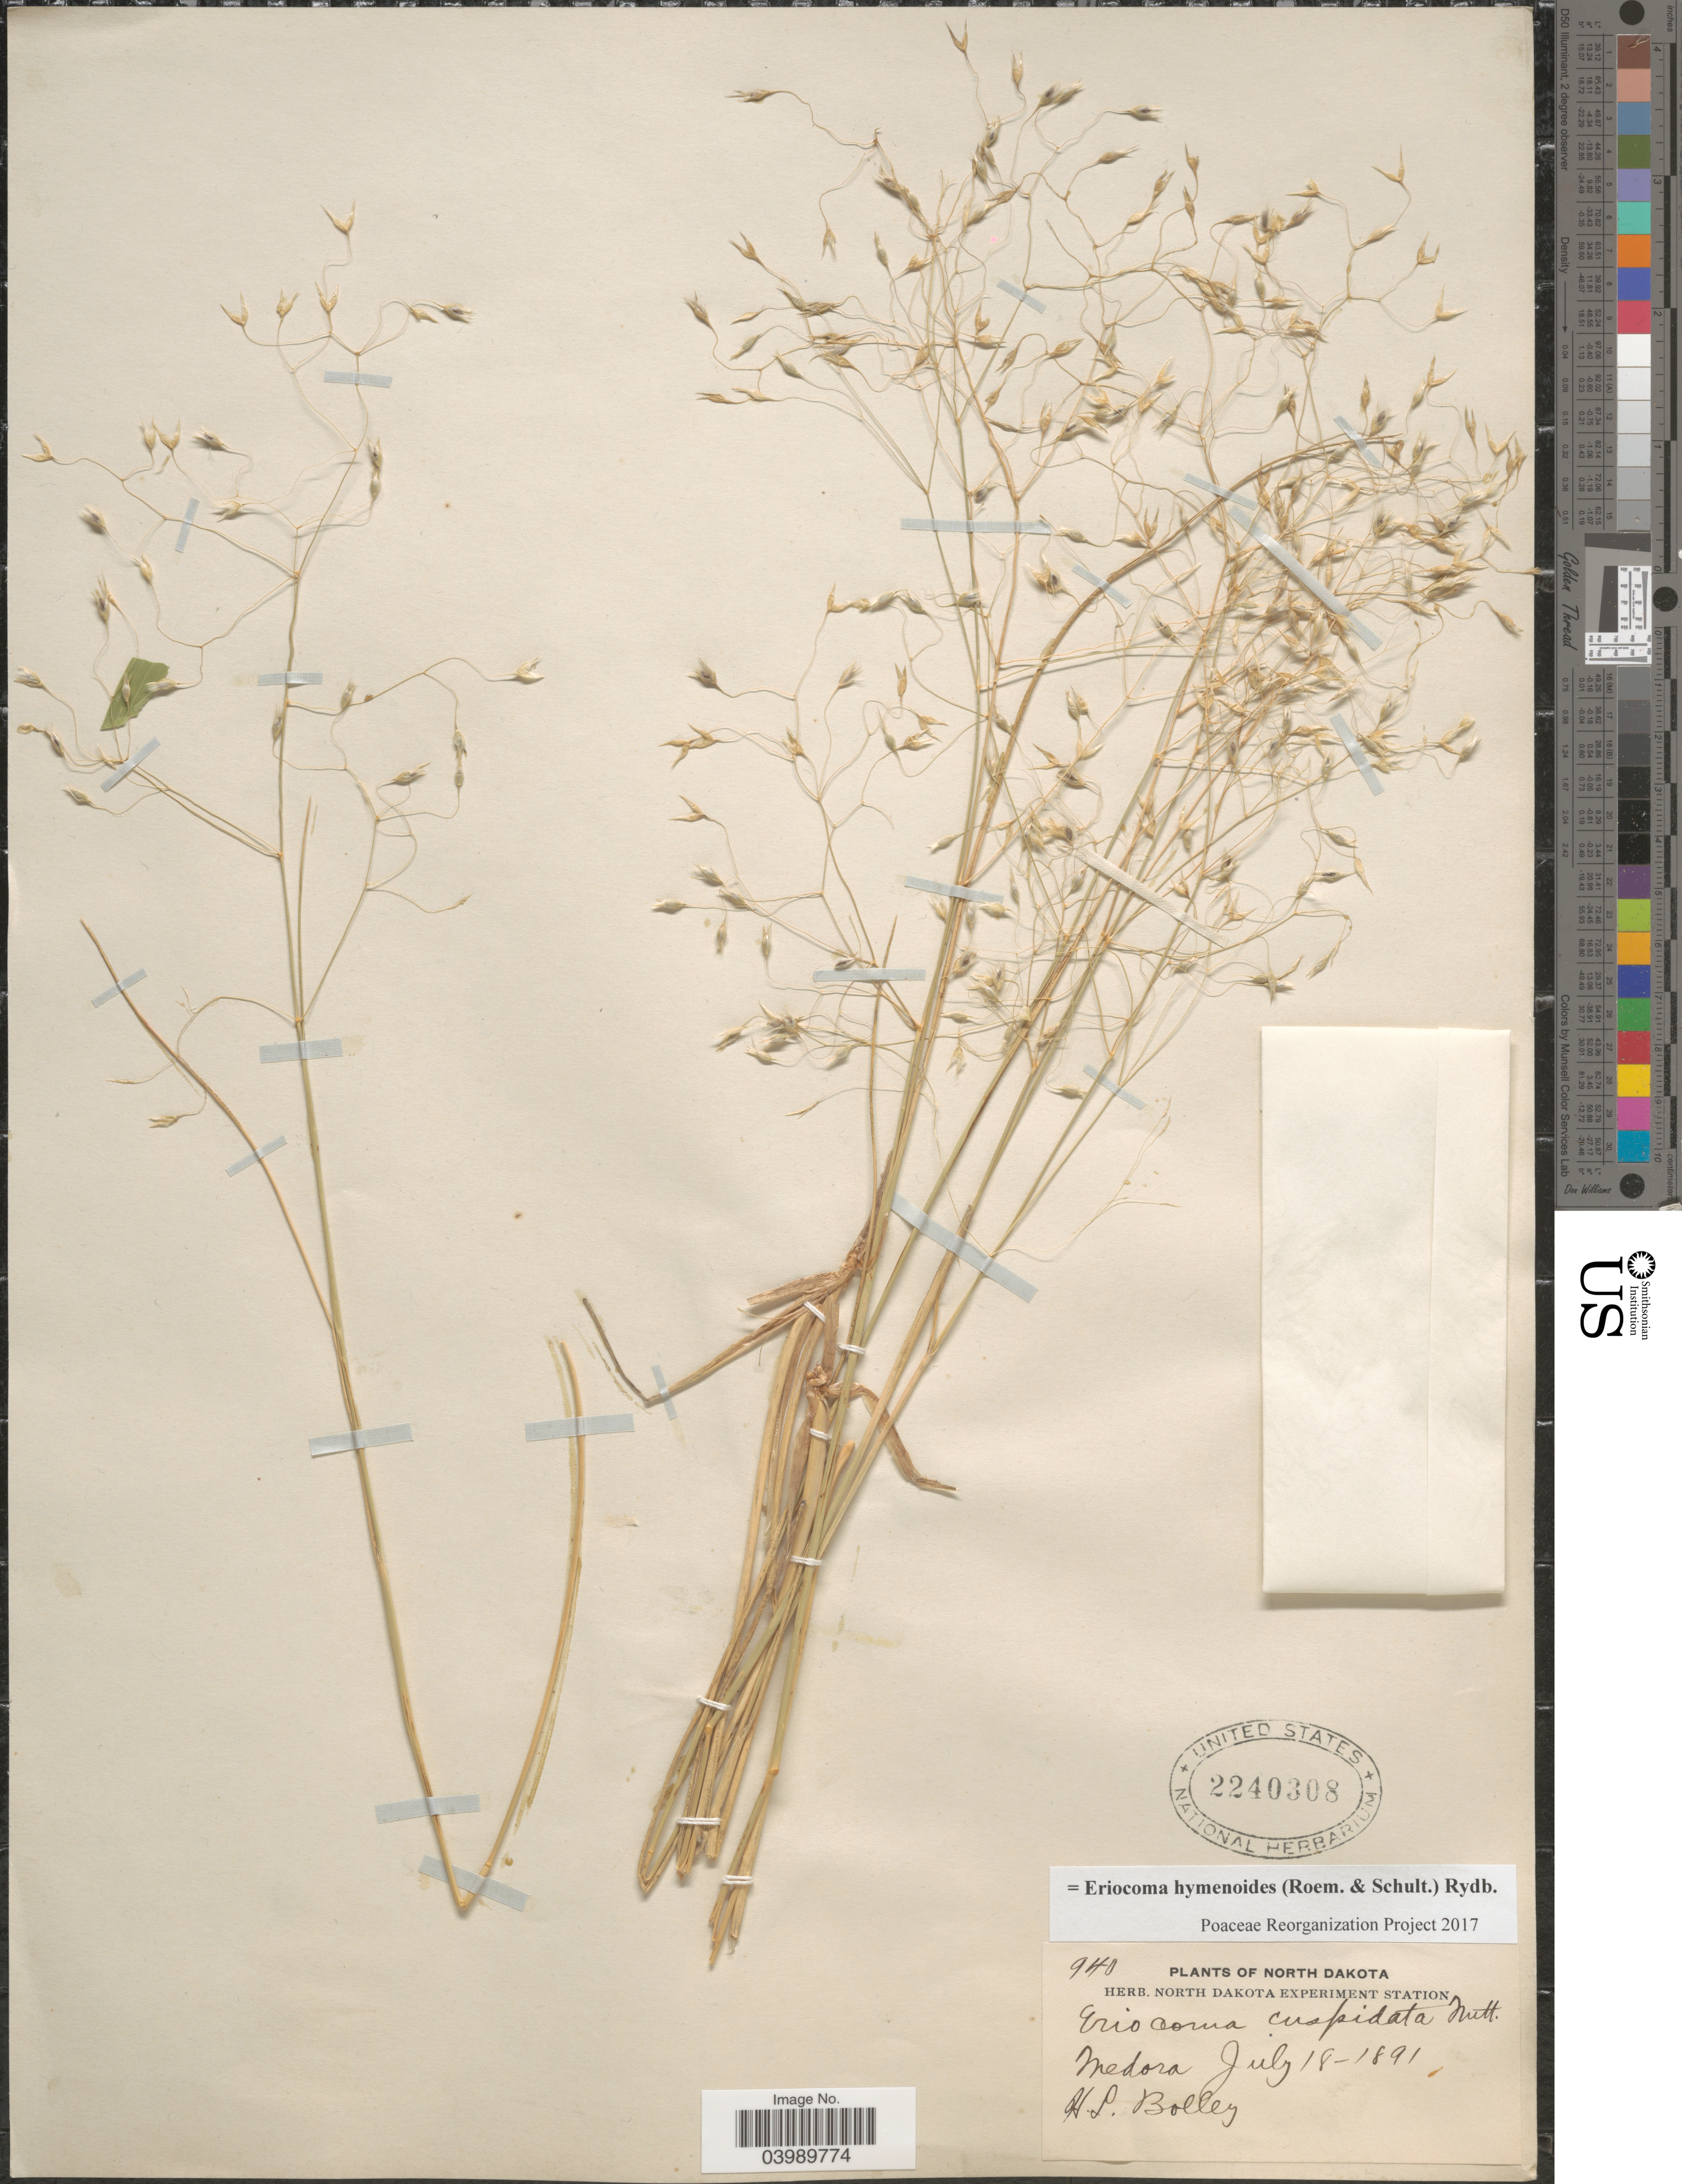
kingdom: Plantae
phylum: Tracheophyta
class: Liliopsida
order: Poales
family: Poaceae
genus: Eriocoma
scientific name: Eriocoma hymenoides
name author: (Roem. & Schult.) Rydb.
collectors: H. Bolley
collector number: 940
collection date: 1891-07-18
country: United States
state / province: North Dakota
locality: Medora.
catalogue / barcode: US 2240308